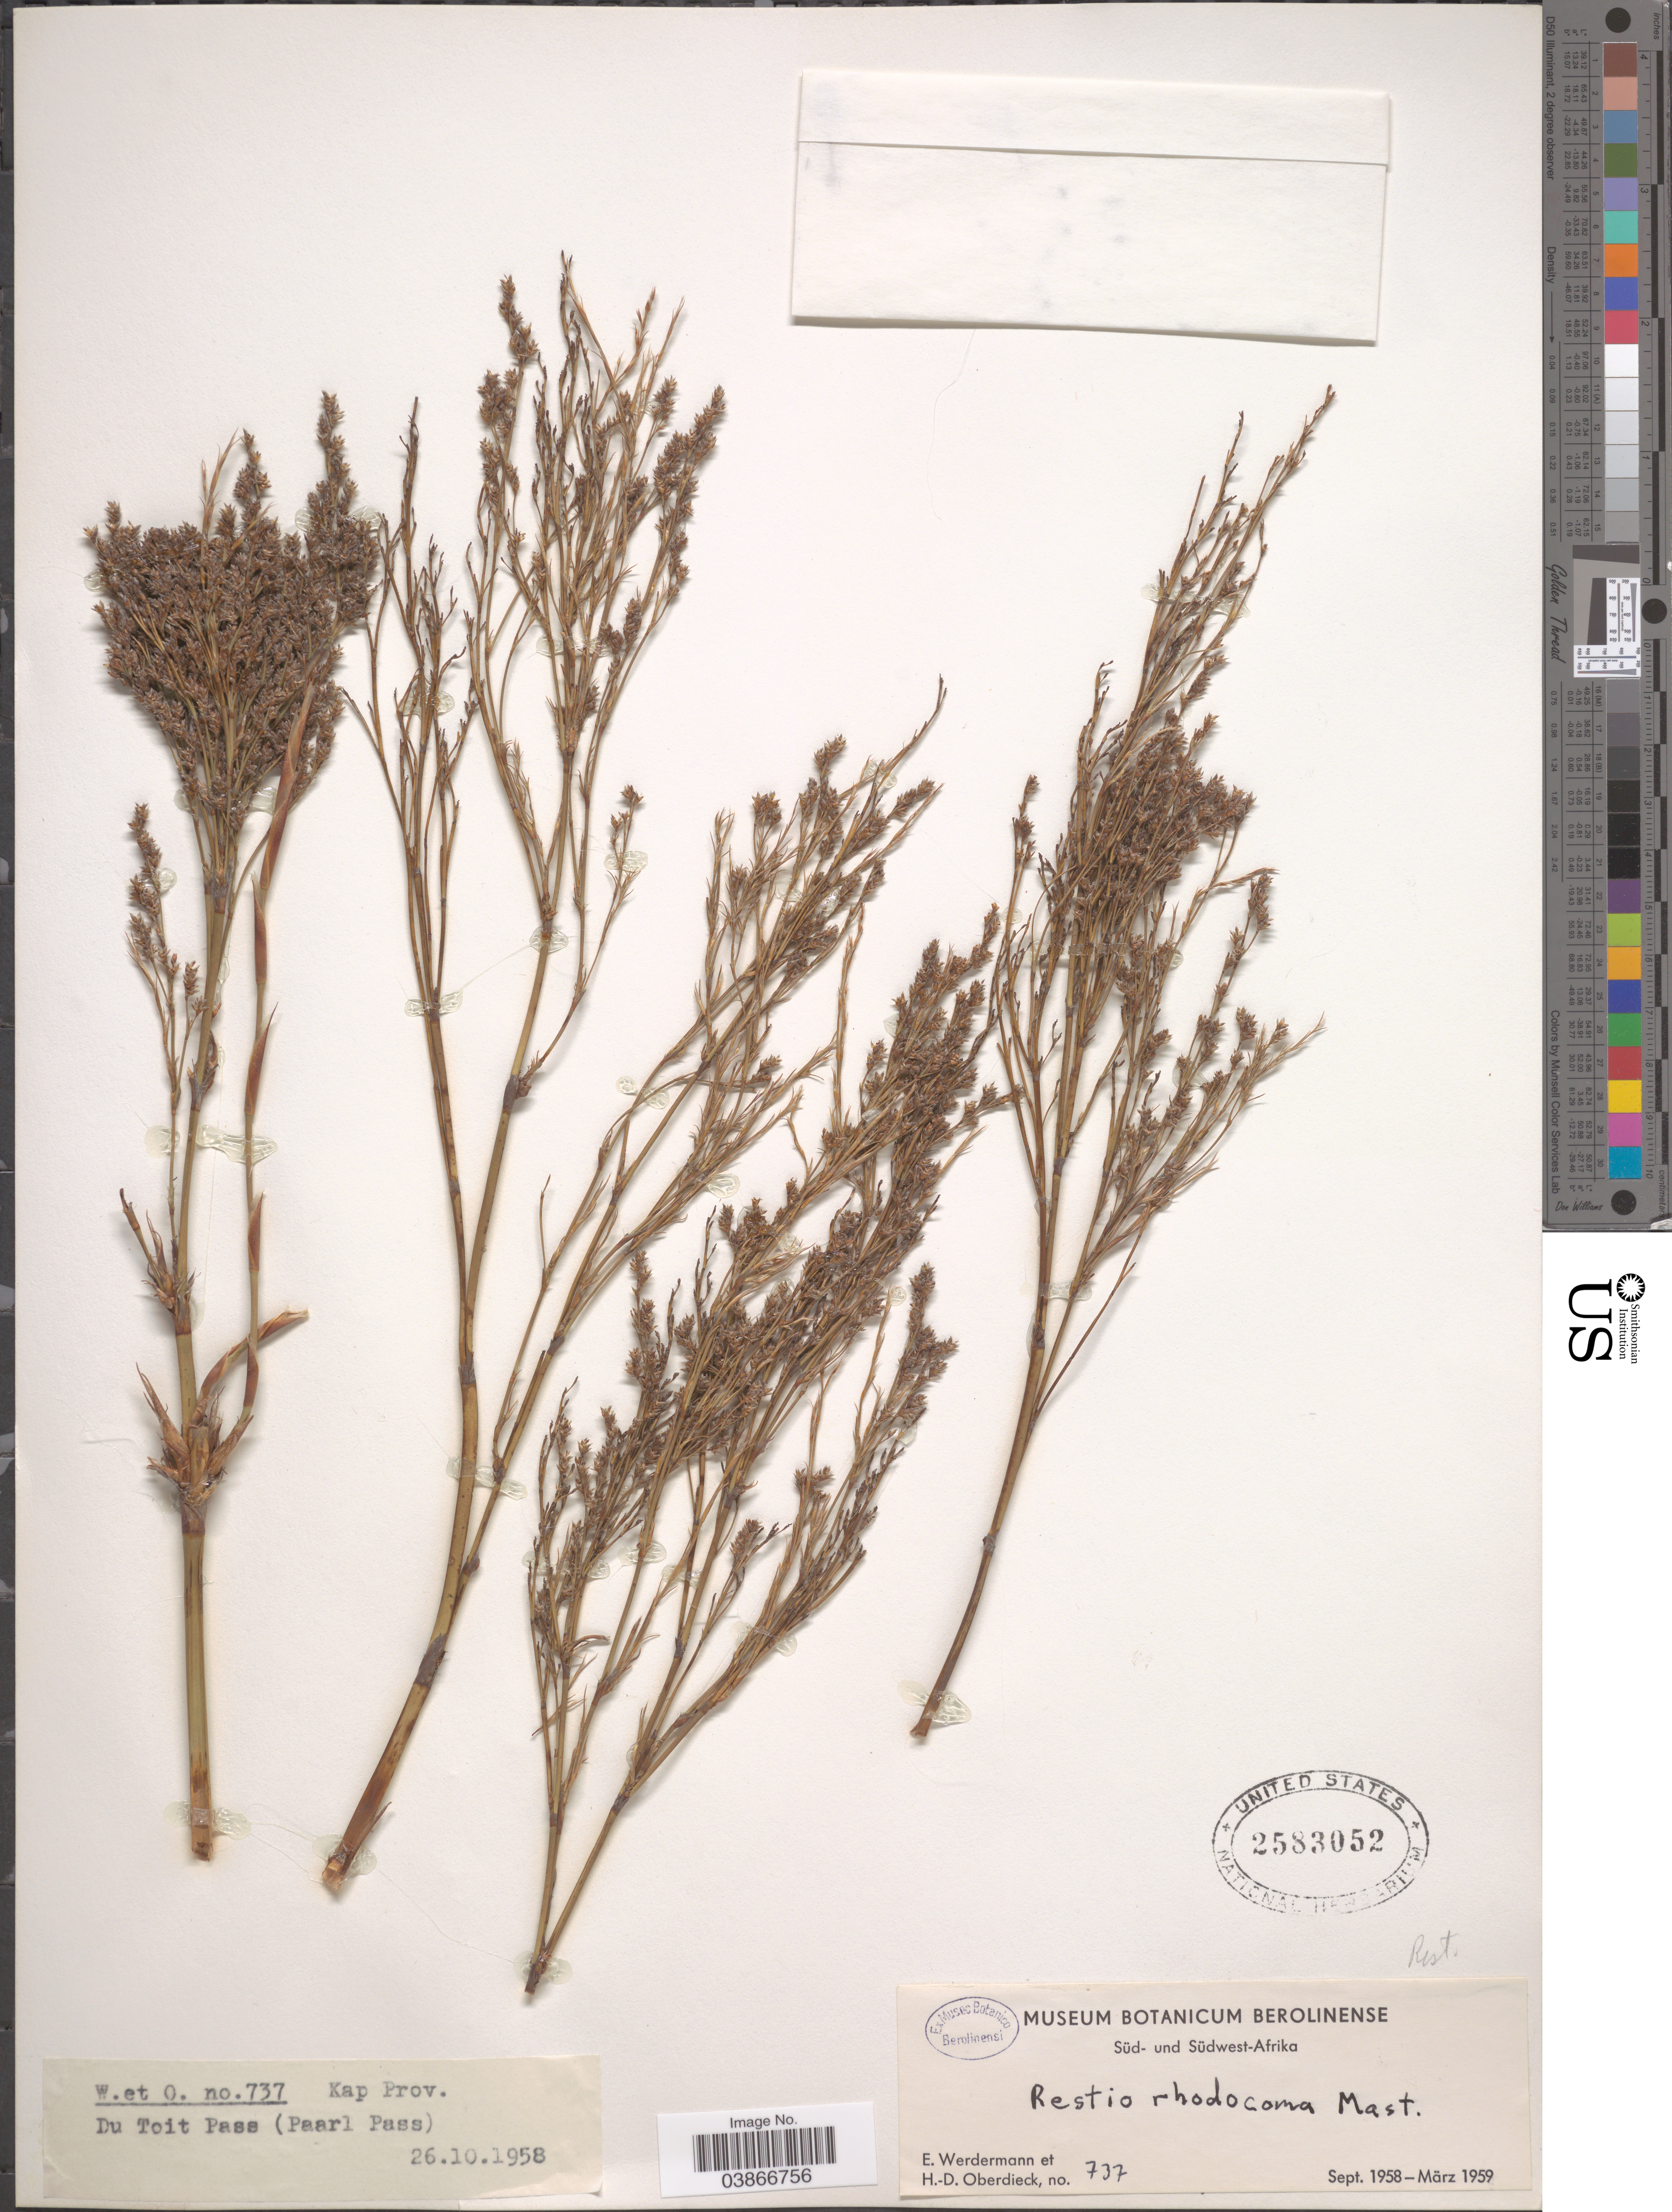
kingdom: Plantae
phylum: Tracheophyta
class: Liliopsida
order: Poales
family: Restionaceae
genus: Rhodocoma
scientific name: Rhodocoma capensis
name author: Nees ex Steud.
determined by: Strong, Mark T., (BOT), Smithsonian Institution - National Museum of Natural History (UNITED STATES)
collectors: E. Werdermann & H. Oberdieck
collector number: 737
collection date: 1958-10-26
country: South Africa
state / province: Western Cape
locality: Kap Prov. Du Toit Pass (Paarl Pass).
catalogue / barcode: US 2583052